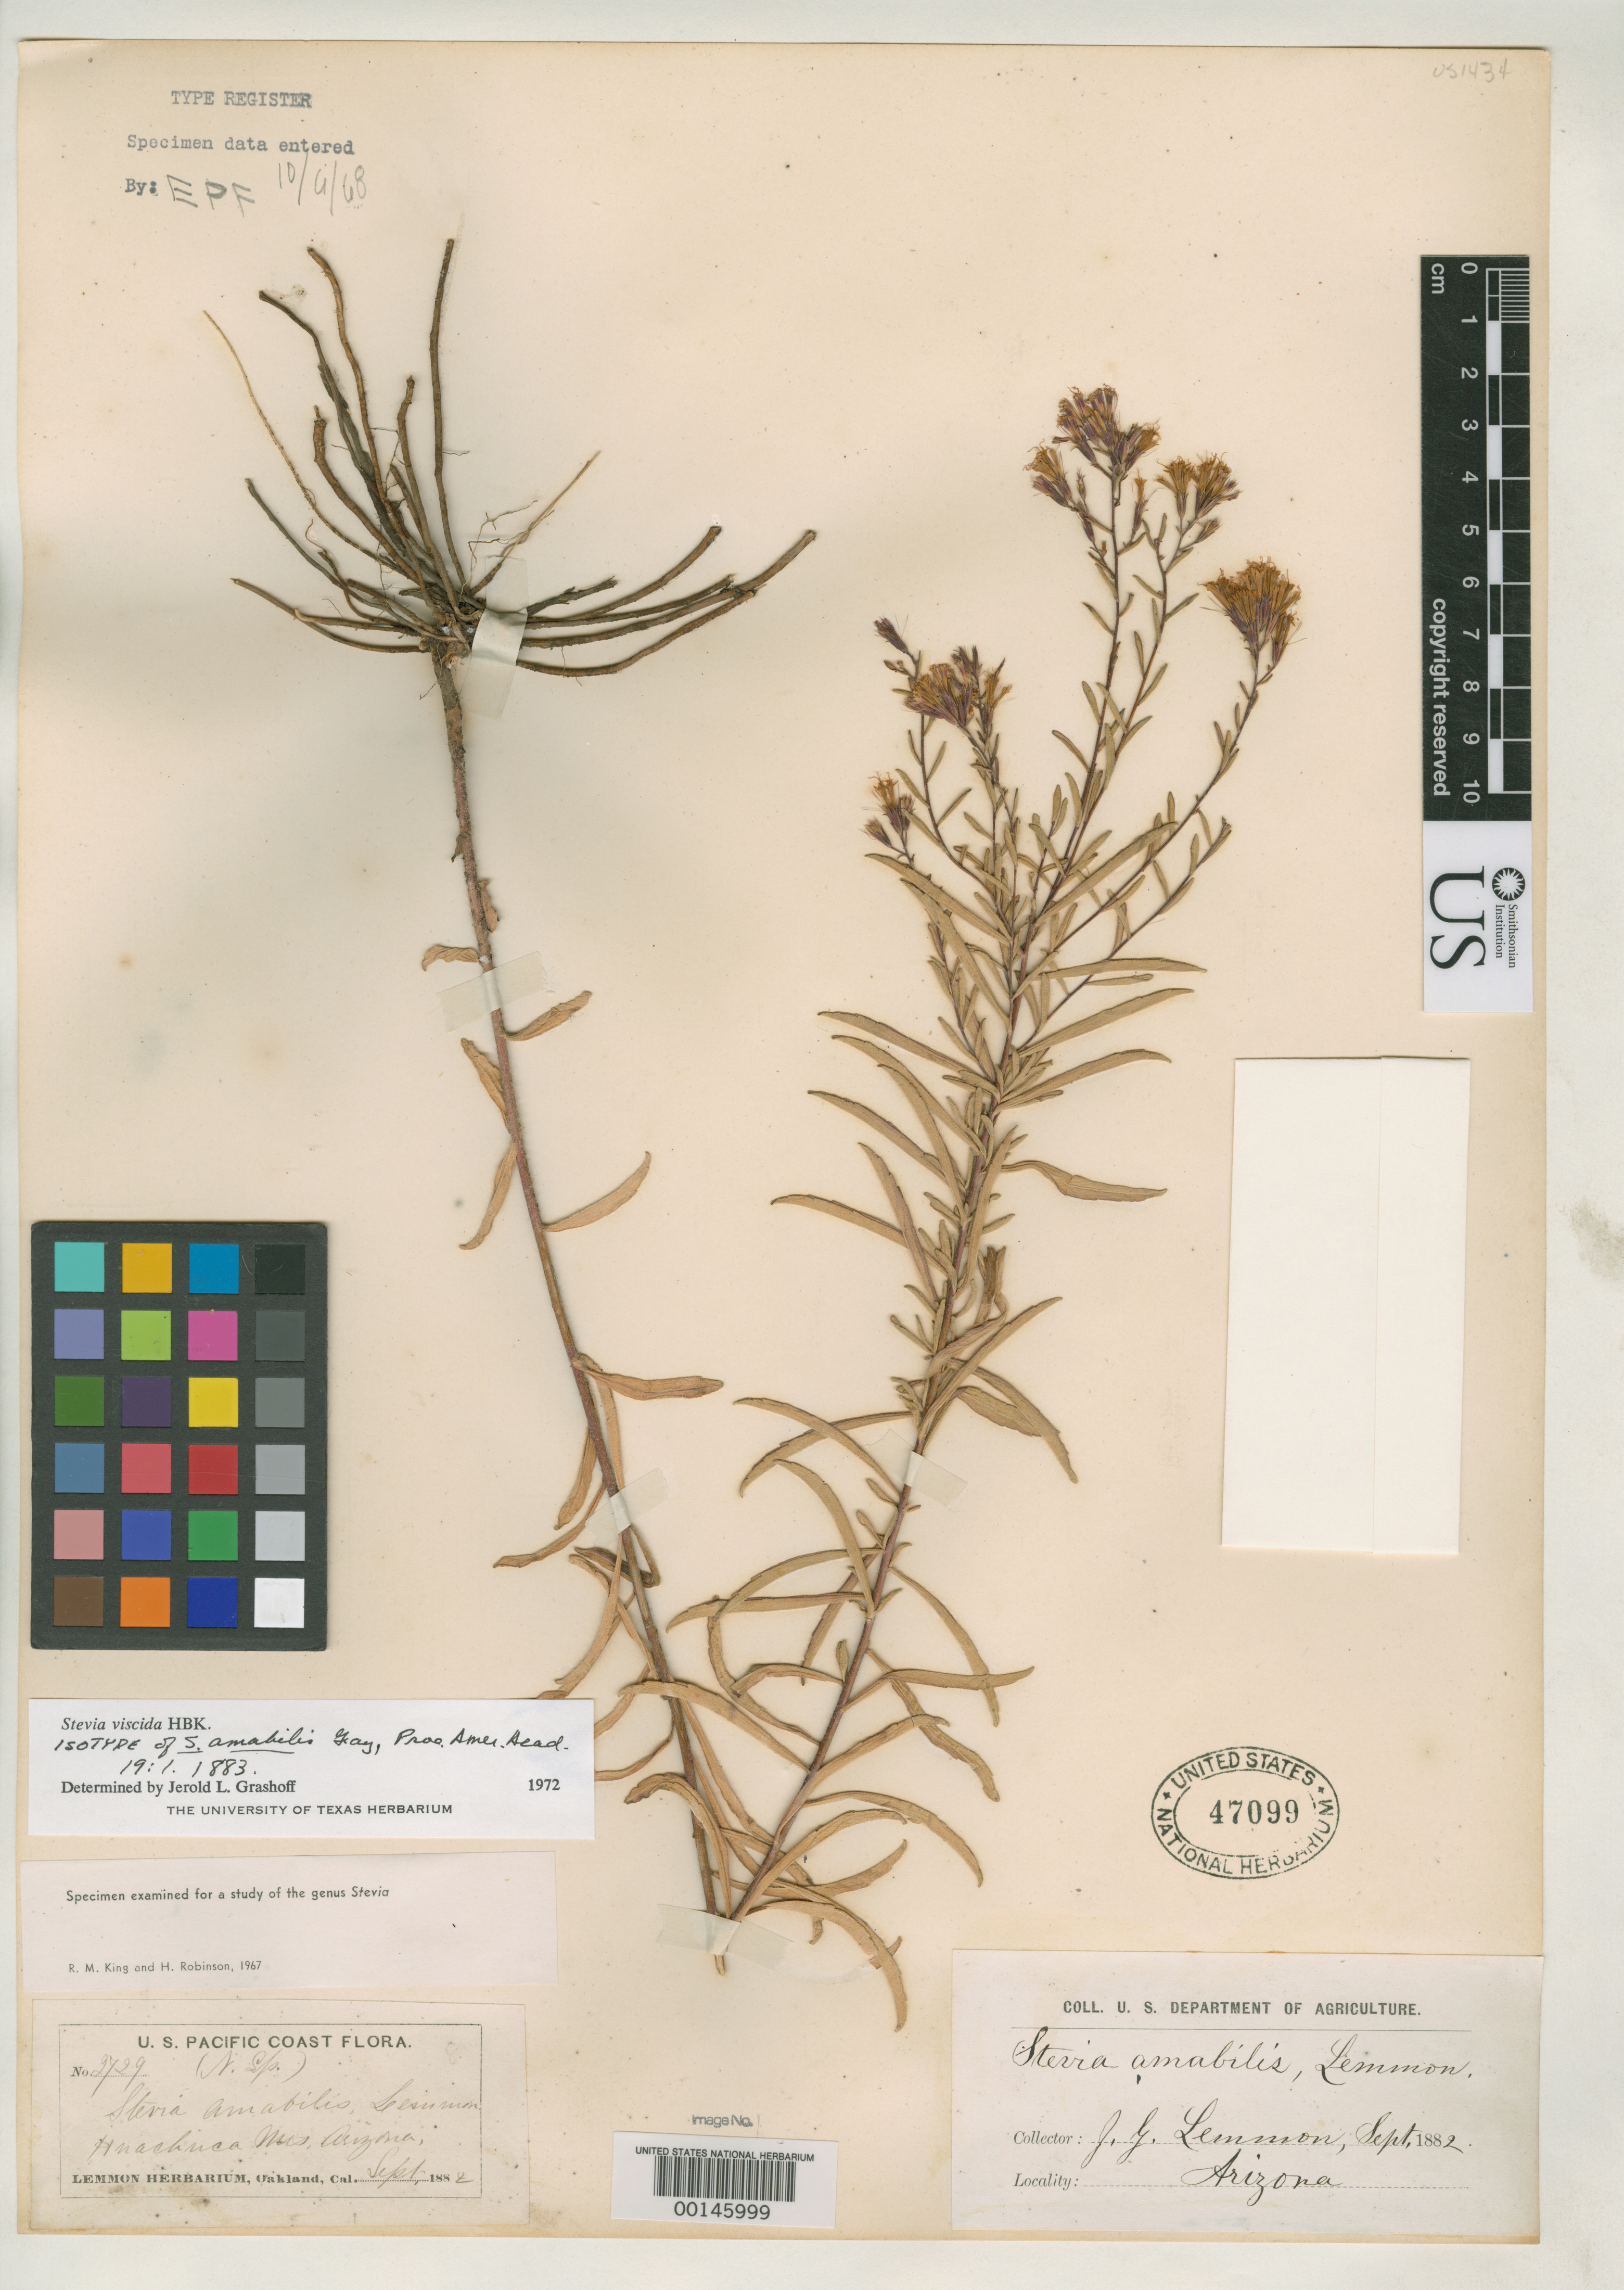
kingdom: Plantae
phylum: Tracheophyta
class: Magnoliopsida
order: Asterales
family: Asteraceae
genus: Stevia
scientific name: Stevia amabilis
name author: Lemmon in A. Gray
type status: Isotype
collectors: J. G. Lemmon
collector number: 2729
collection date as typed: Sep 1882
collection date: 1882-09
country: United States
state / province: Arizona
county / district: Cochise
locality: Near Chiricahua National Monument and Cave Canon.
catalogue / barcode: US 47099